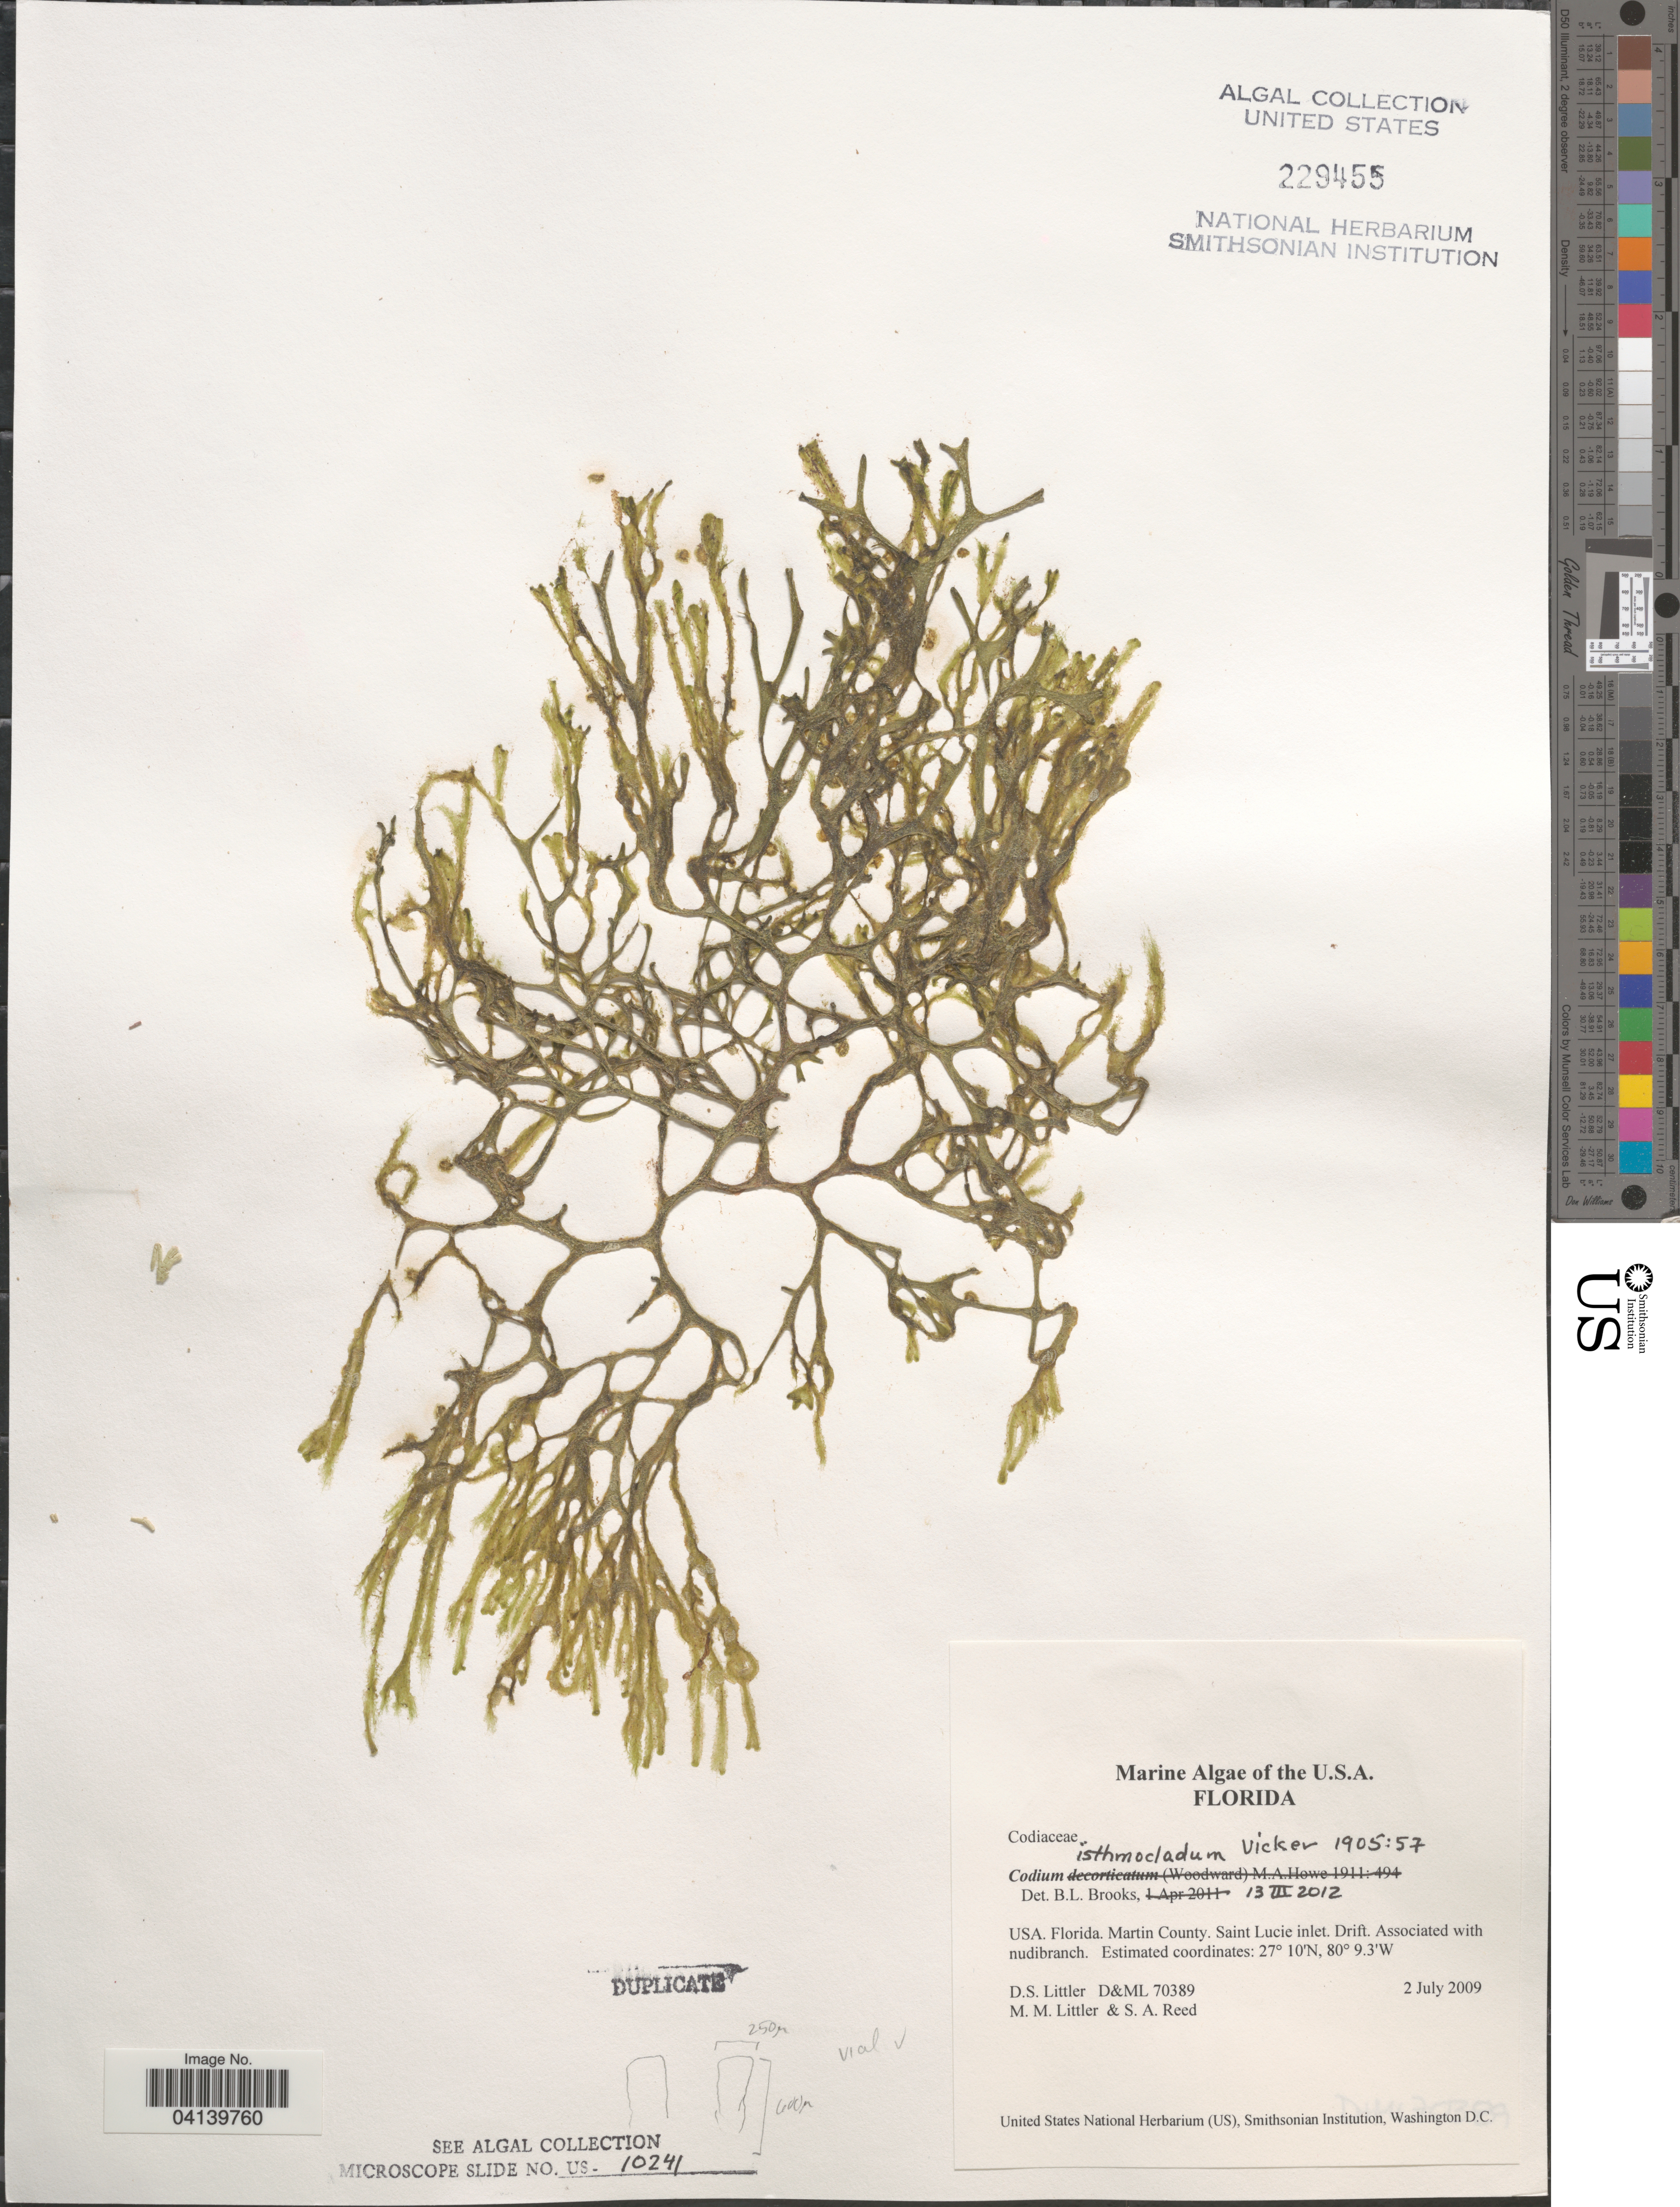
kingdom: Plantae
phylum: Chlorophyta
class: Ulvophyceae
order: Bryopsidales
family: Codiaceae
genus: Codium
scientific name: Codium isthmocladum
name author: Vickers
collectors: D. S. Littler & S. Reed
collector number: D&ML 70389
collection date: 2009-07-02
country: United States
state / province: Florida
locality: Martin County. Saint Lucie inlet.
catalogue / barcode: US 229455